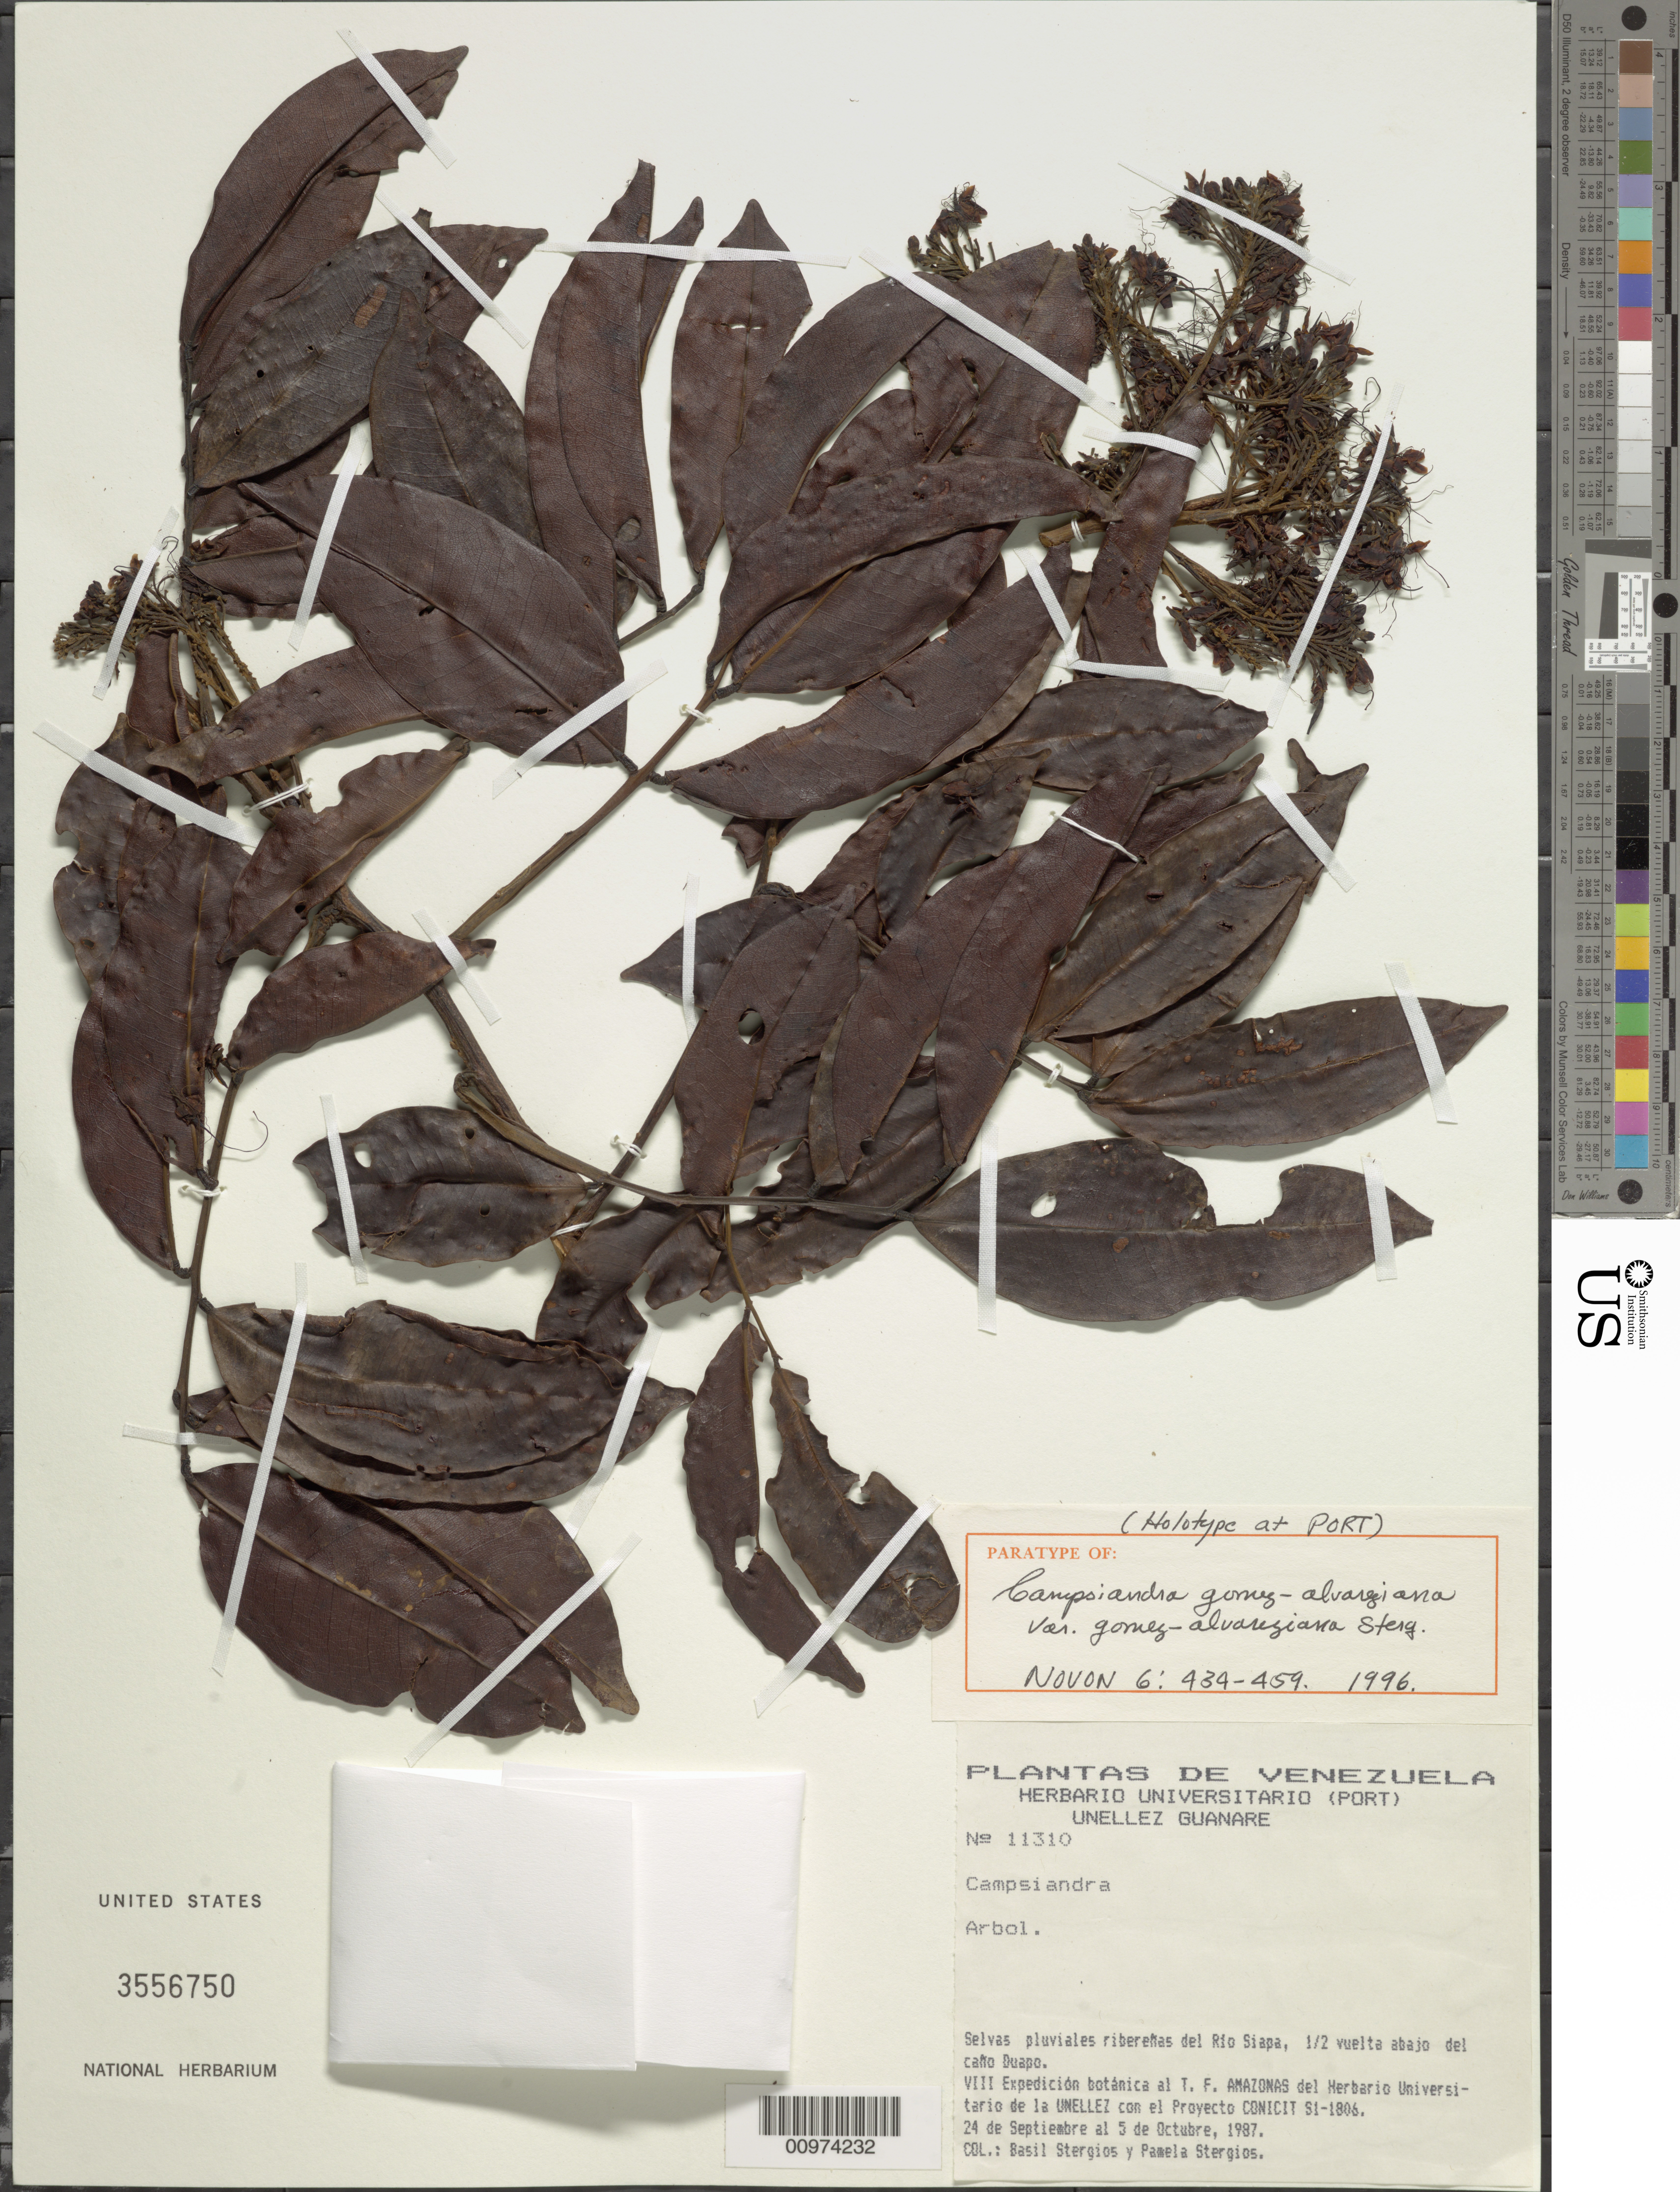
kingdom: Plantae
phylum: Tracheophyta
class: Magnoliopsida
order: Fabales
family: Fabaceae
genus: Campsiandra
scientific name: Campsiandra gomez-alvareziana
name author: Stergios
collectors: B. G. Stergios & P. Stergios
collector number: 11310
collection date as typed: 24-Sep-87 to 5-Oct-87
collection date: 1987-09-24/1987-10-05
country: Venezuela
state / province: Amazonas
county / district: Río Negro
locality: Rio Siapa, 1/2 vuelta abajo del caño Duapo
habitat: Selvas pluviales riberenas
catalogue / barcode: US 3556750